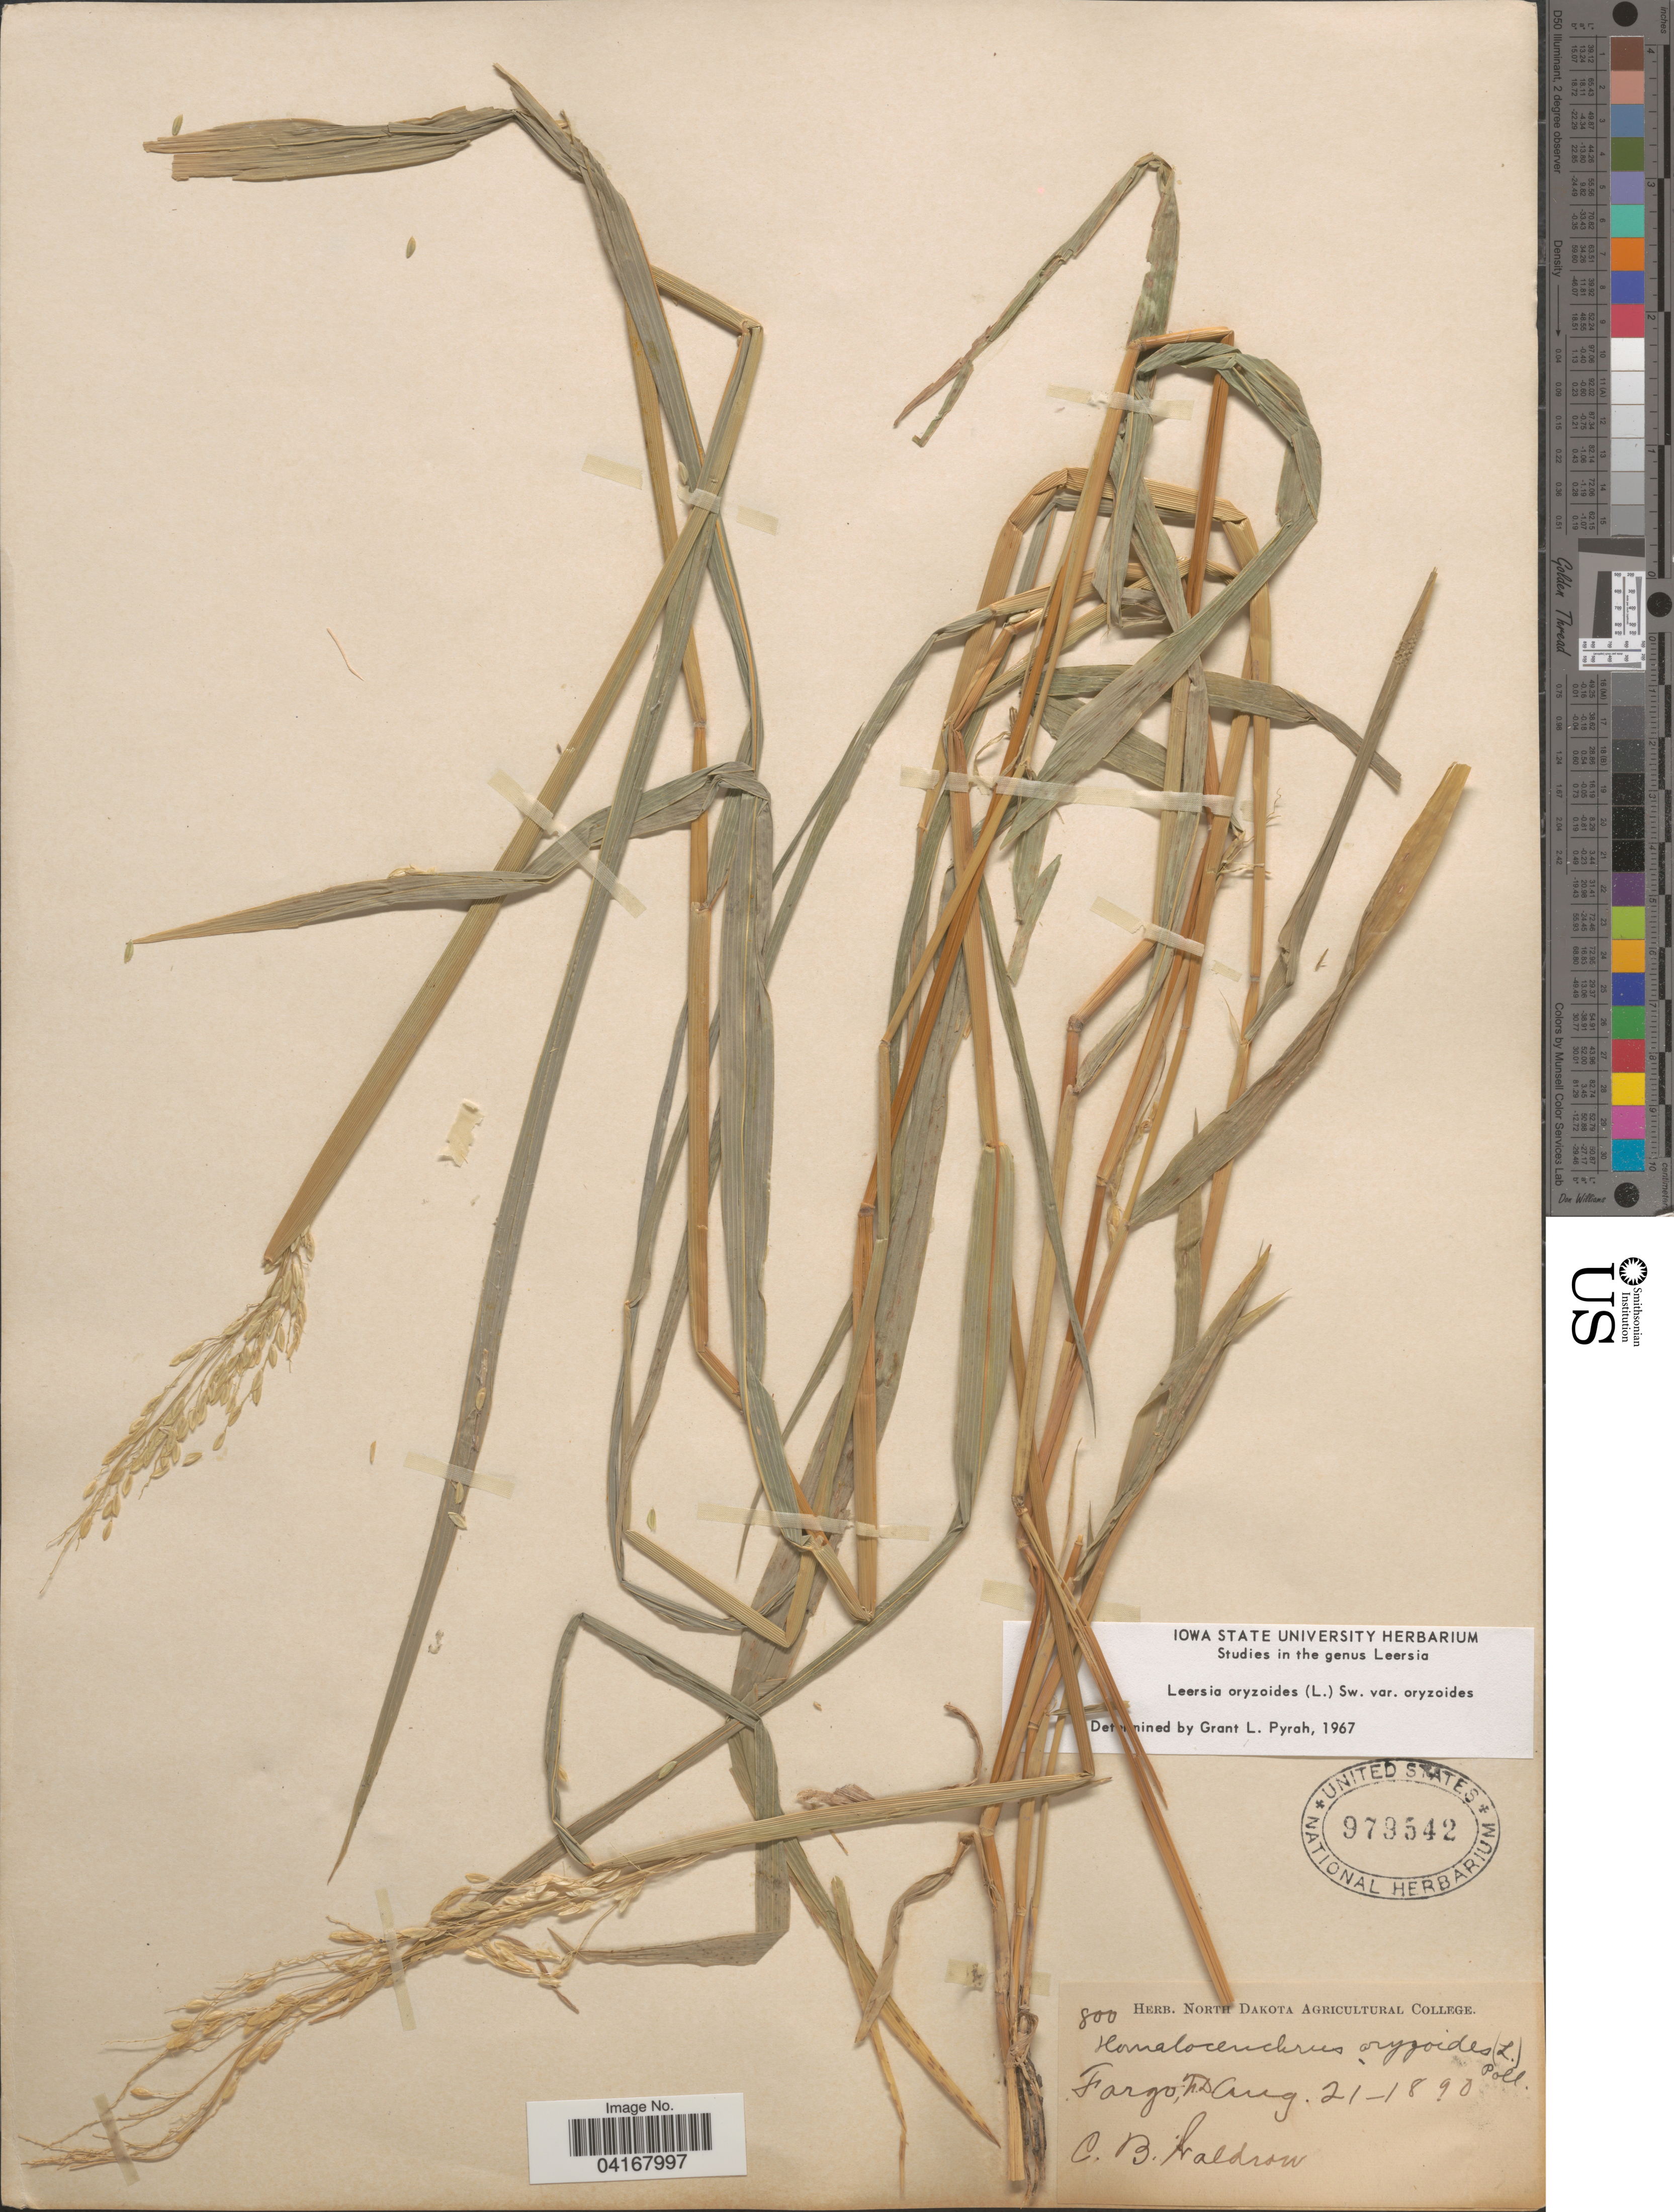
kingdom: Plantae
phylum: Tracheophyta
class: Liliopsida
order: Poales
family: Poaceae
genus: Leersia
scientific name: Leersia oryzoides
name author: (L.) Sw.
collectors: C. Waldron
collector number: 800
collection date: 1890-08-21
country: United States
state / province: North Dakota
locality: Fargo.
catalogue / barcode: US 979542